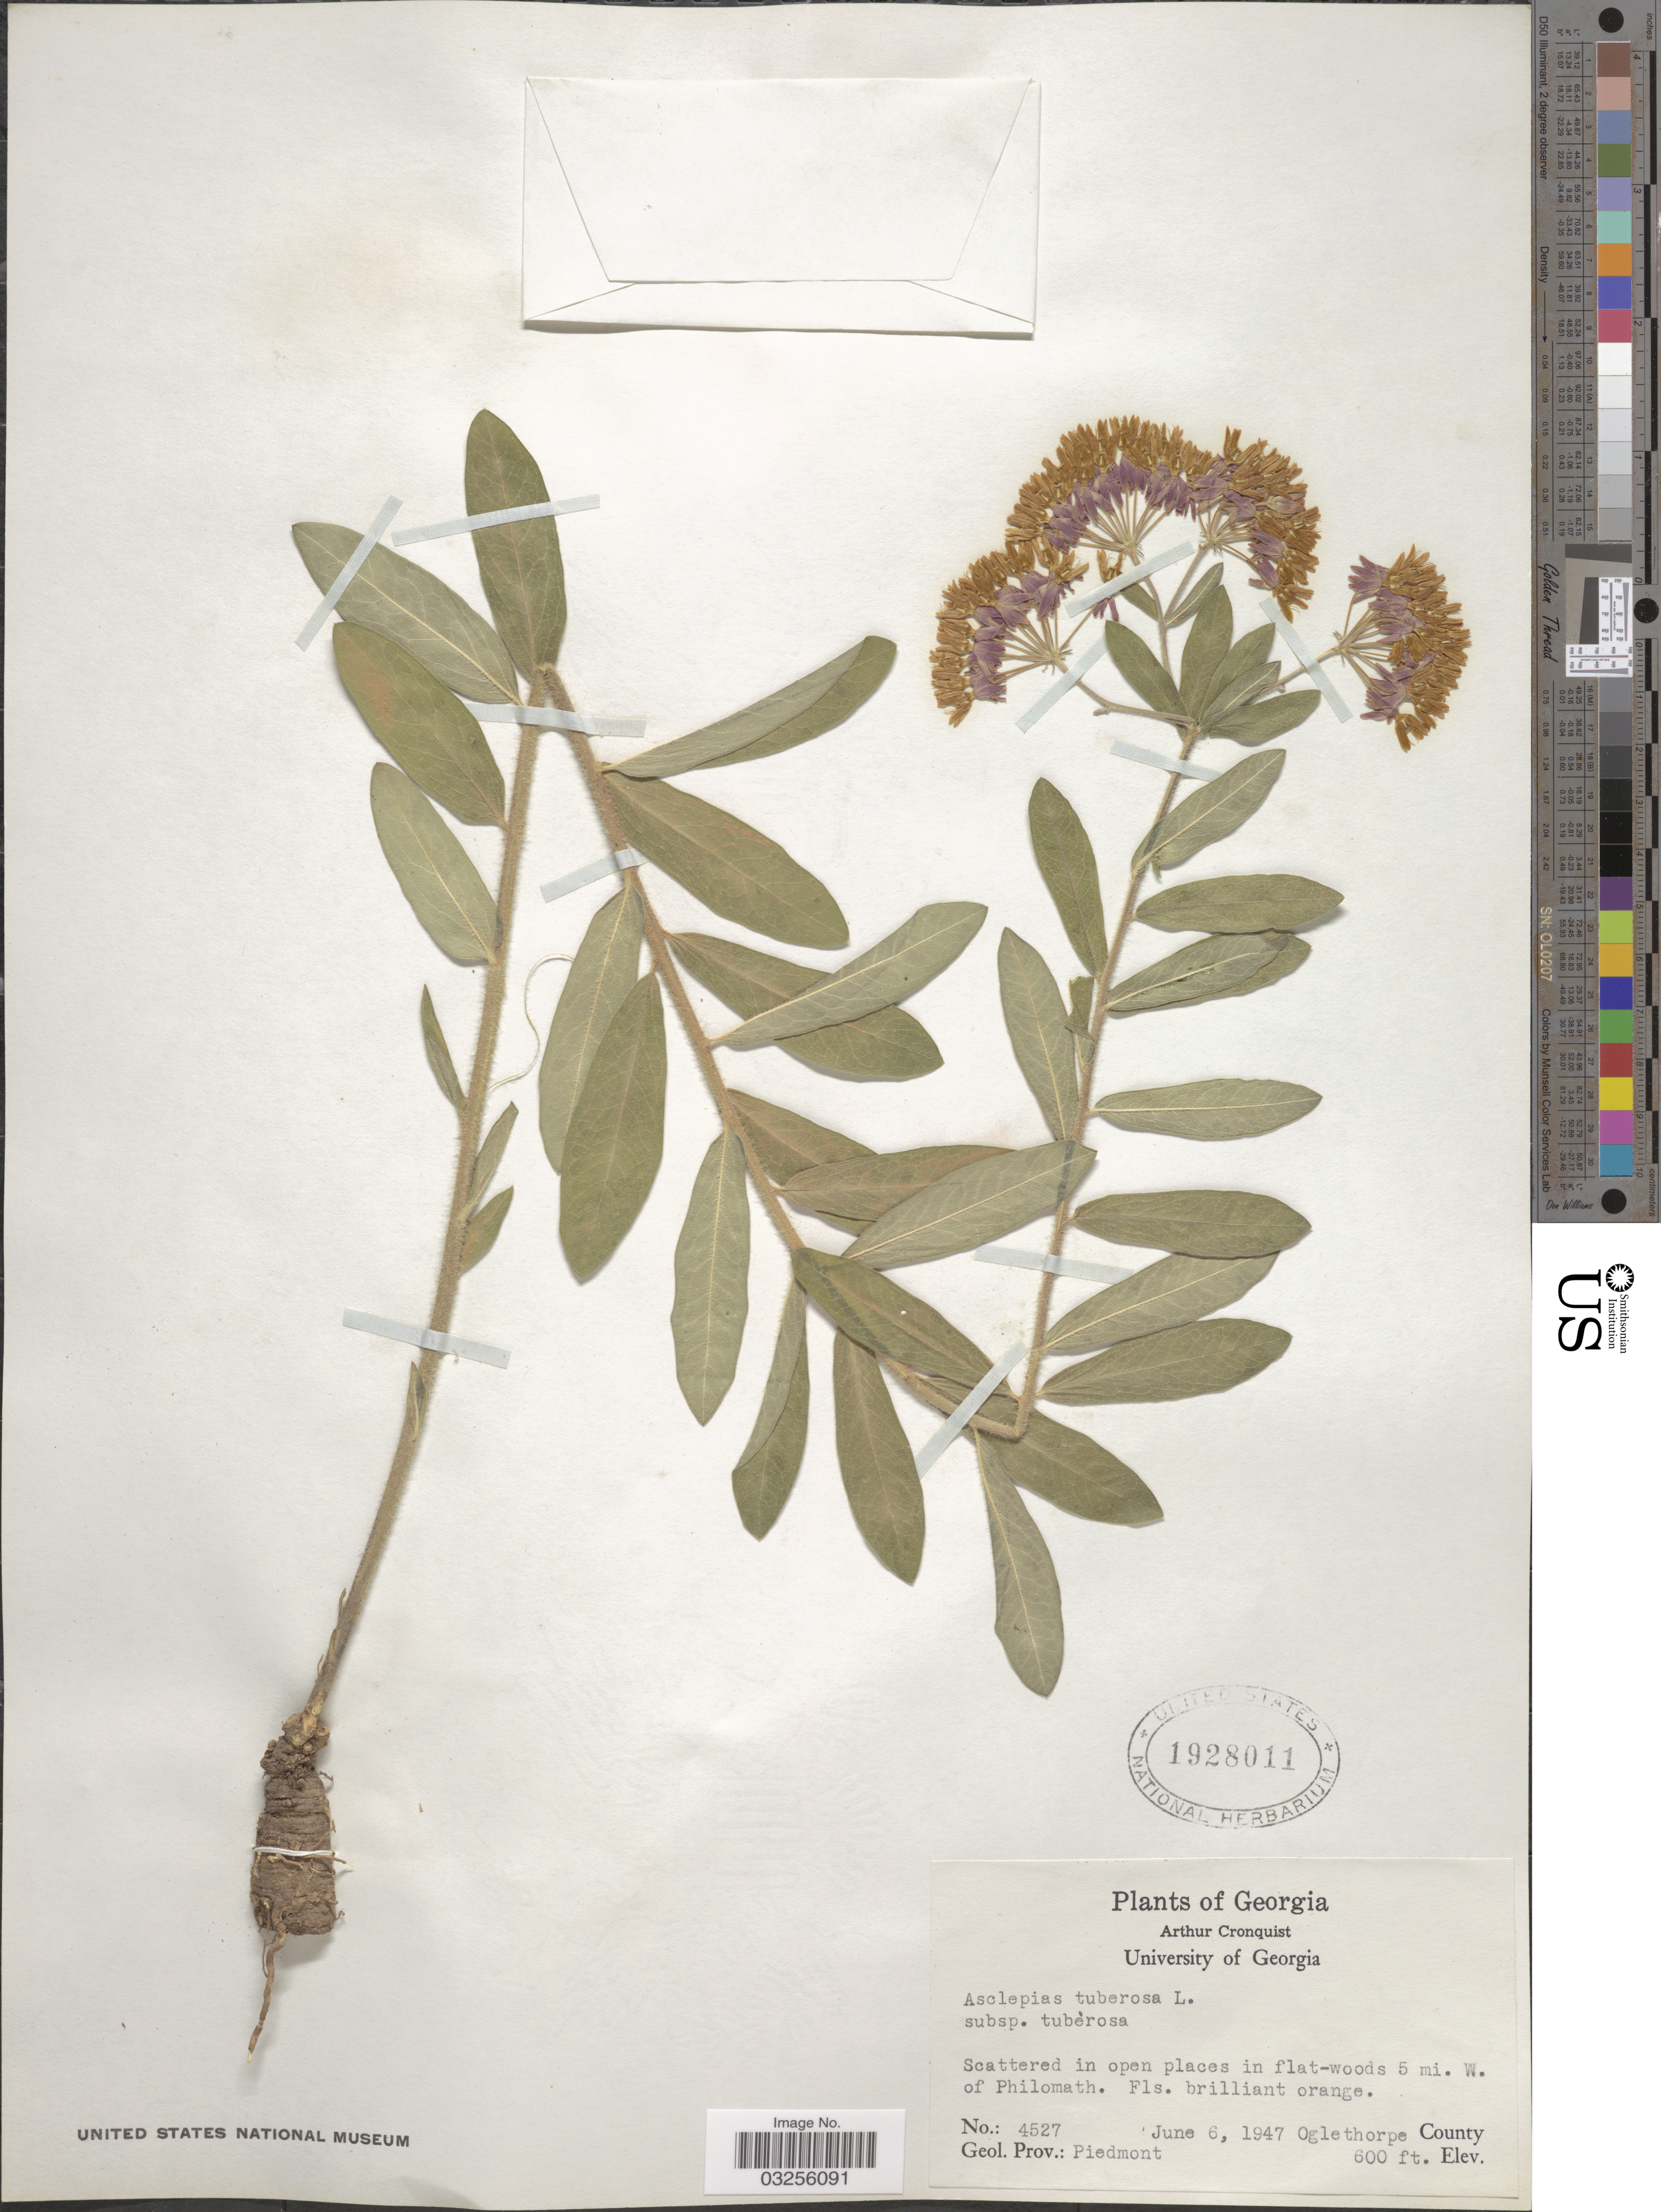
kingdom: Plantae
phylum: Tracheophyta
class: Magnoliopsida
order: Gentianales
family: Apocynaceae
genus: Asclepias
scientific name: Asclepias tuberosa subsp. tuberosa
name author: L.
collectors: A. J. Cronquist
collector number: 4527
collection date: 1947-06-06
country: United States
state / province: Georgia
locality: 5 mi. W. of Philomath. Oglethorpe County. Geol. Prov.: Piedmont.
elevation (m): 183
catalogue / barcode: US 1928011